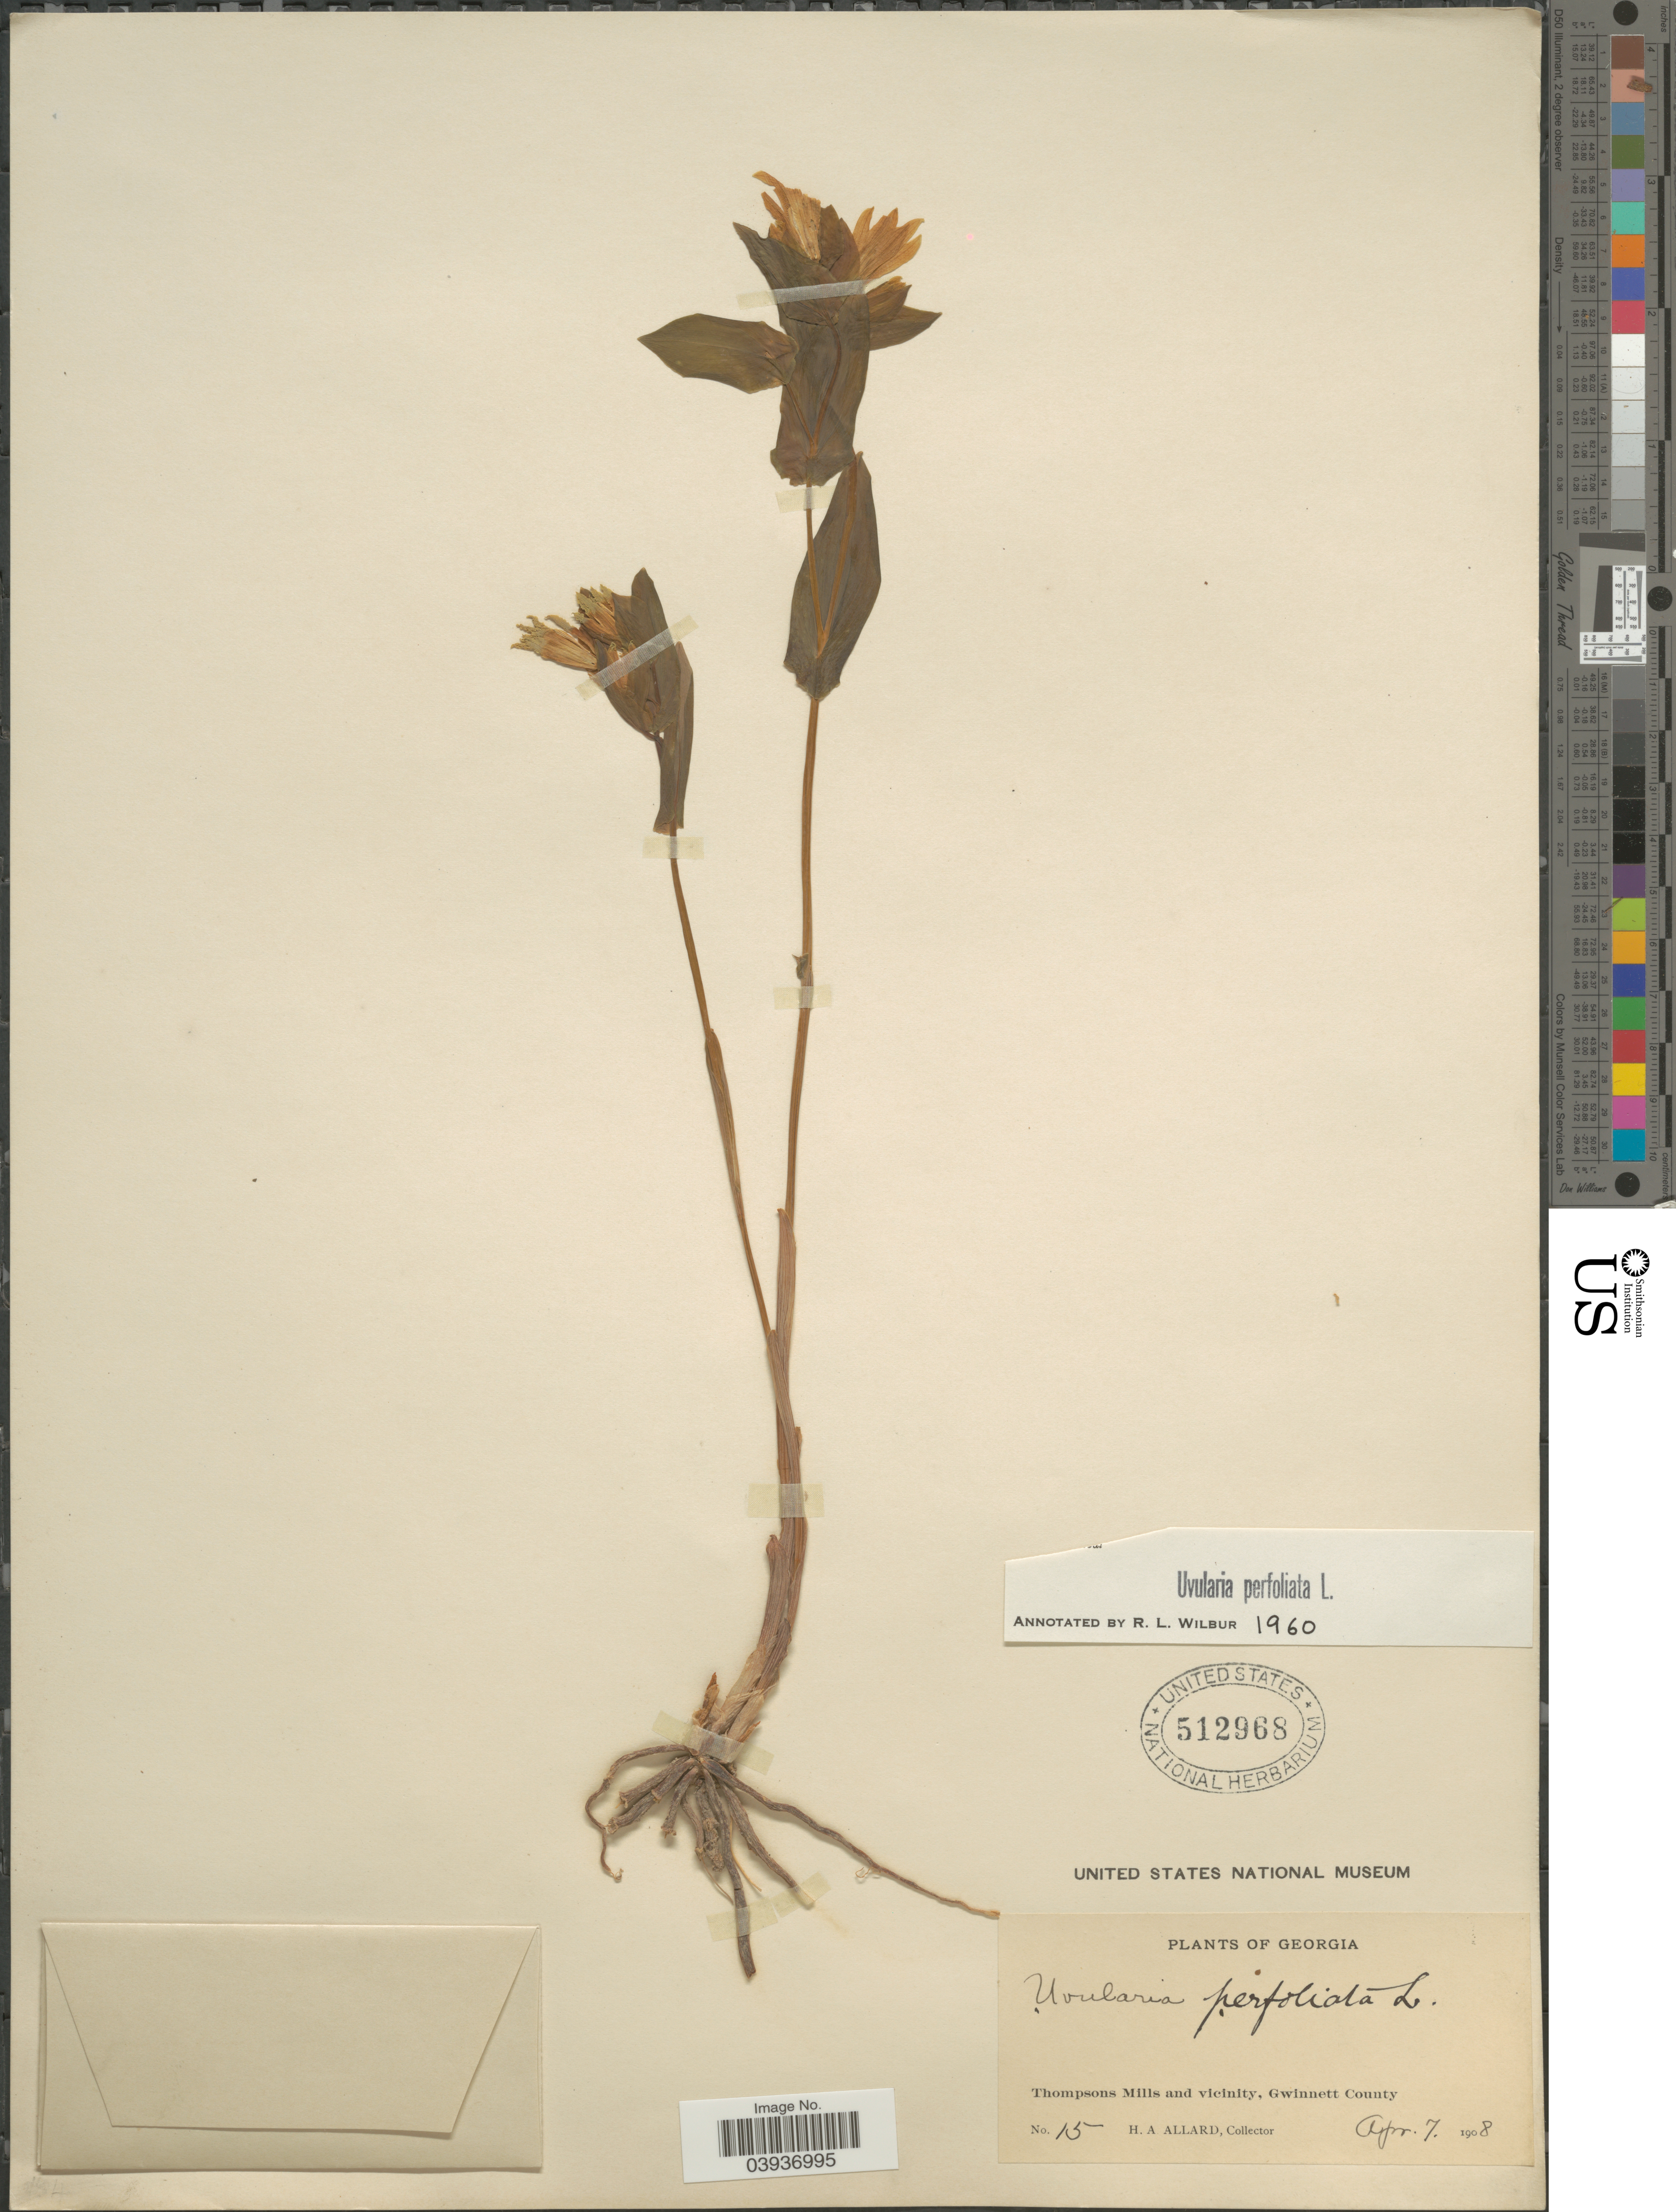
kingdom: Plantae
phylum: Tracheophyta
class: Liliopsida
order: Liliales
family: Colchicaceae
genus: Uvularia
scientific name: Uvularia perfoliata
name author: L.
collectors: H. A. Allard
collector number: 15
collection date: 1908-04-07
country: United States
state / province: Georgia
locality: Thompsons Mills and vicinity, Gwinnett County.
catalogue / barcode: US 512968